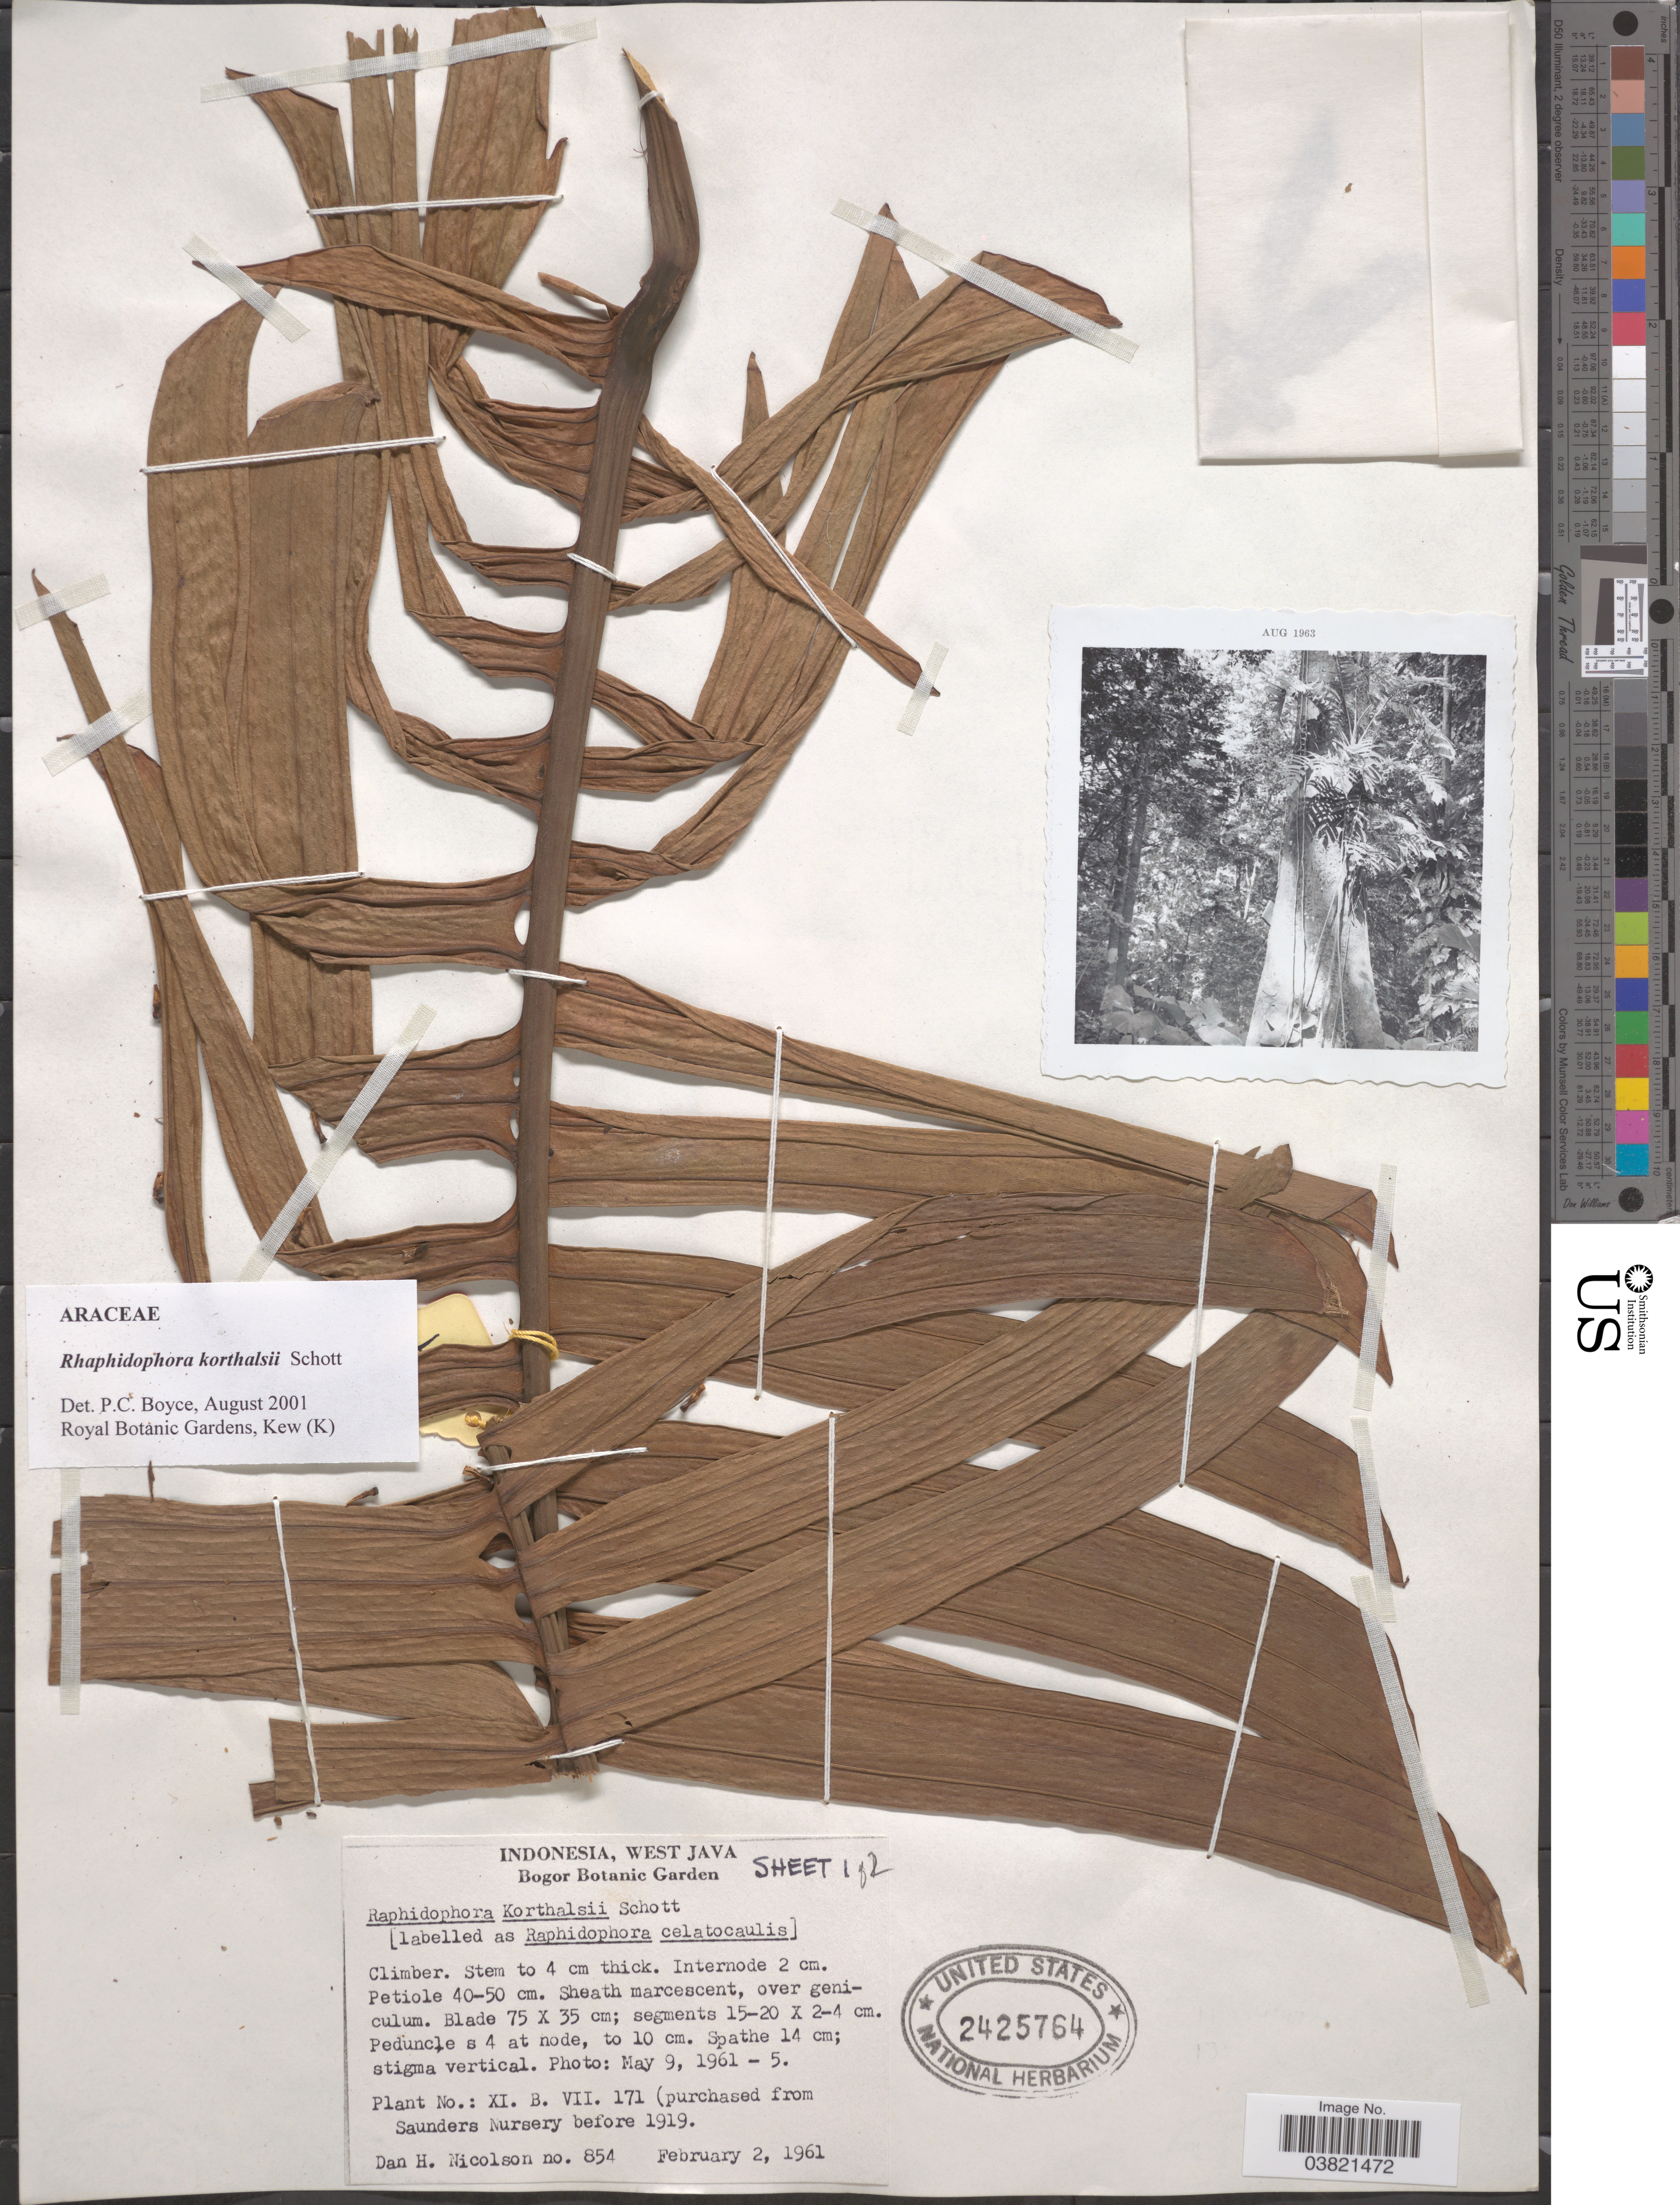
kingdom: Plantae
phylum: Tracheophyta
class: Liliopsida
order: Alismatales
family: Araceae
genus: Rhaphidophora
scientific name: Rhaphidophora korthalsii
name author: Schott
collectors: D. H. Nicolson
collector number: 854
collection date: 1961-02-02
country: Indonesia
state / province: Java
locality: West Java. Bogor Botanic Garden.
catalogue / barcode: US 2425764